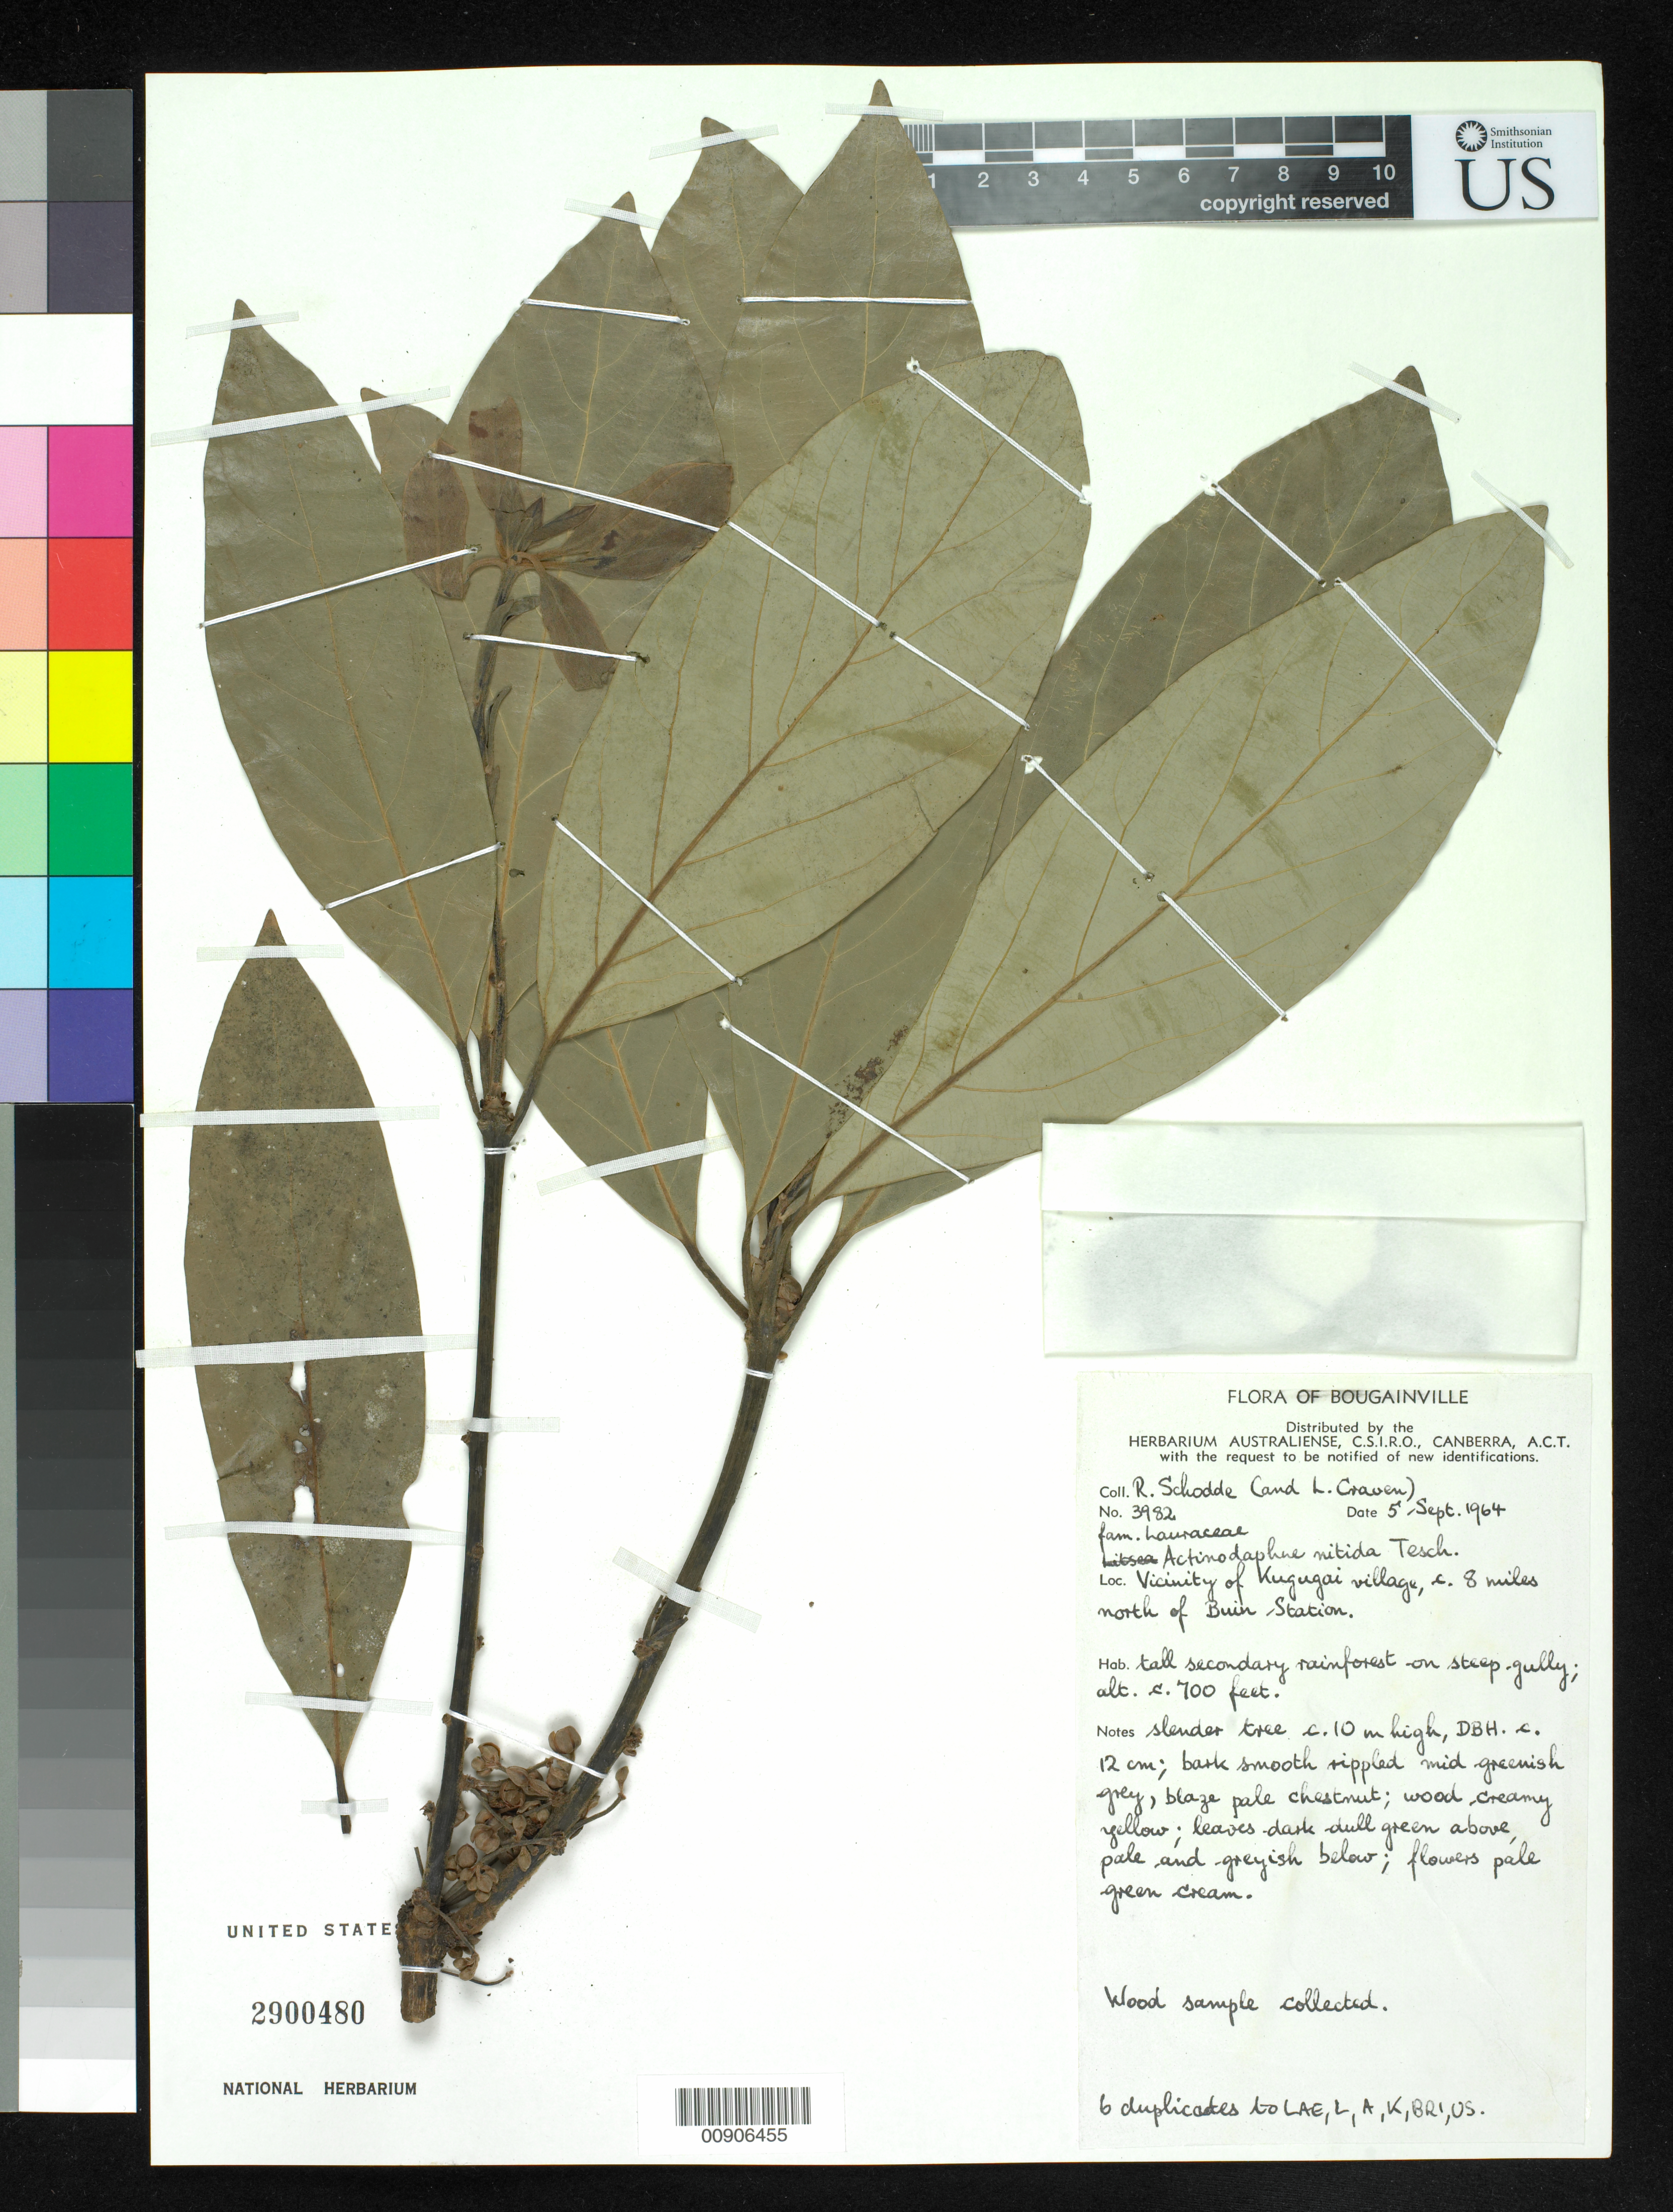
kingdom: Plantae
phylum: Tracheophyta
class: Magnoliopsida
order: Laurales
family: Lauraceae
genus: Actinodaphne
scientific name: Actinodaphne nitida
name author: Teschner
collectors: D. G. Frodin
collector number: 3982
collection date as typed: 07 May 1966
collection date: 1966-05-07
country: Papua New Guinea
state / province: West New Britain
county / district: Talasea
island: New Britain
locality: NE ridge of Mt. Penck, north of S.D.A. Mission, Talasea.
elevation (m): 137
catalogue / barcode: US 2900480